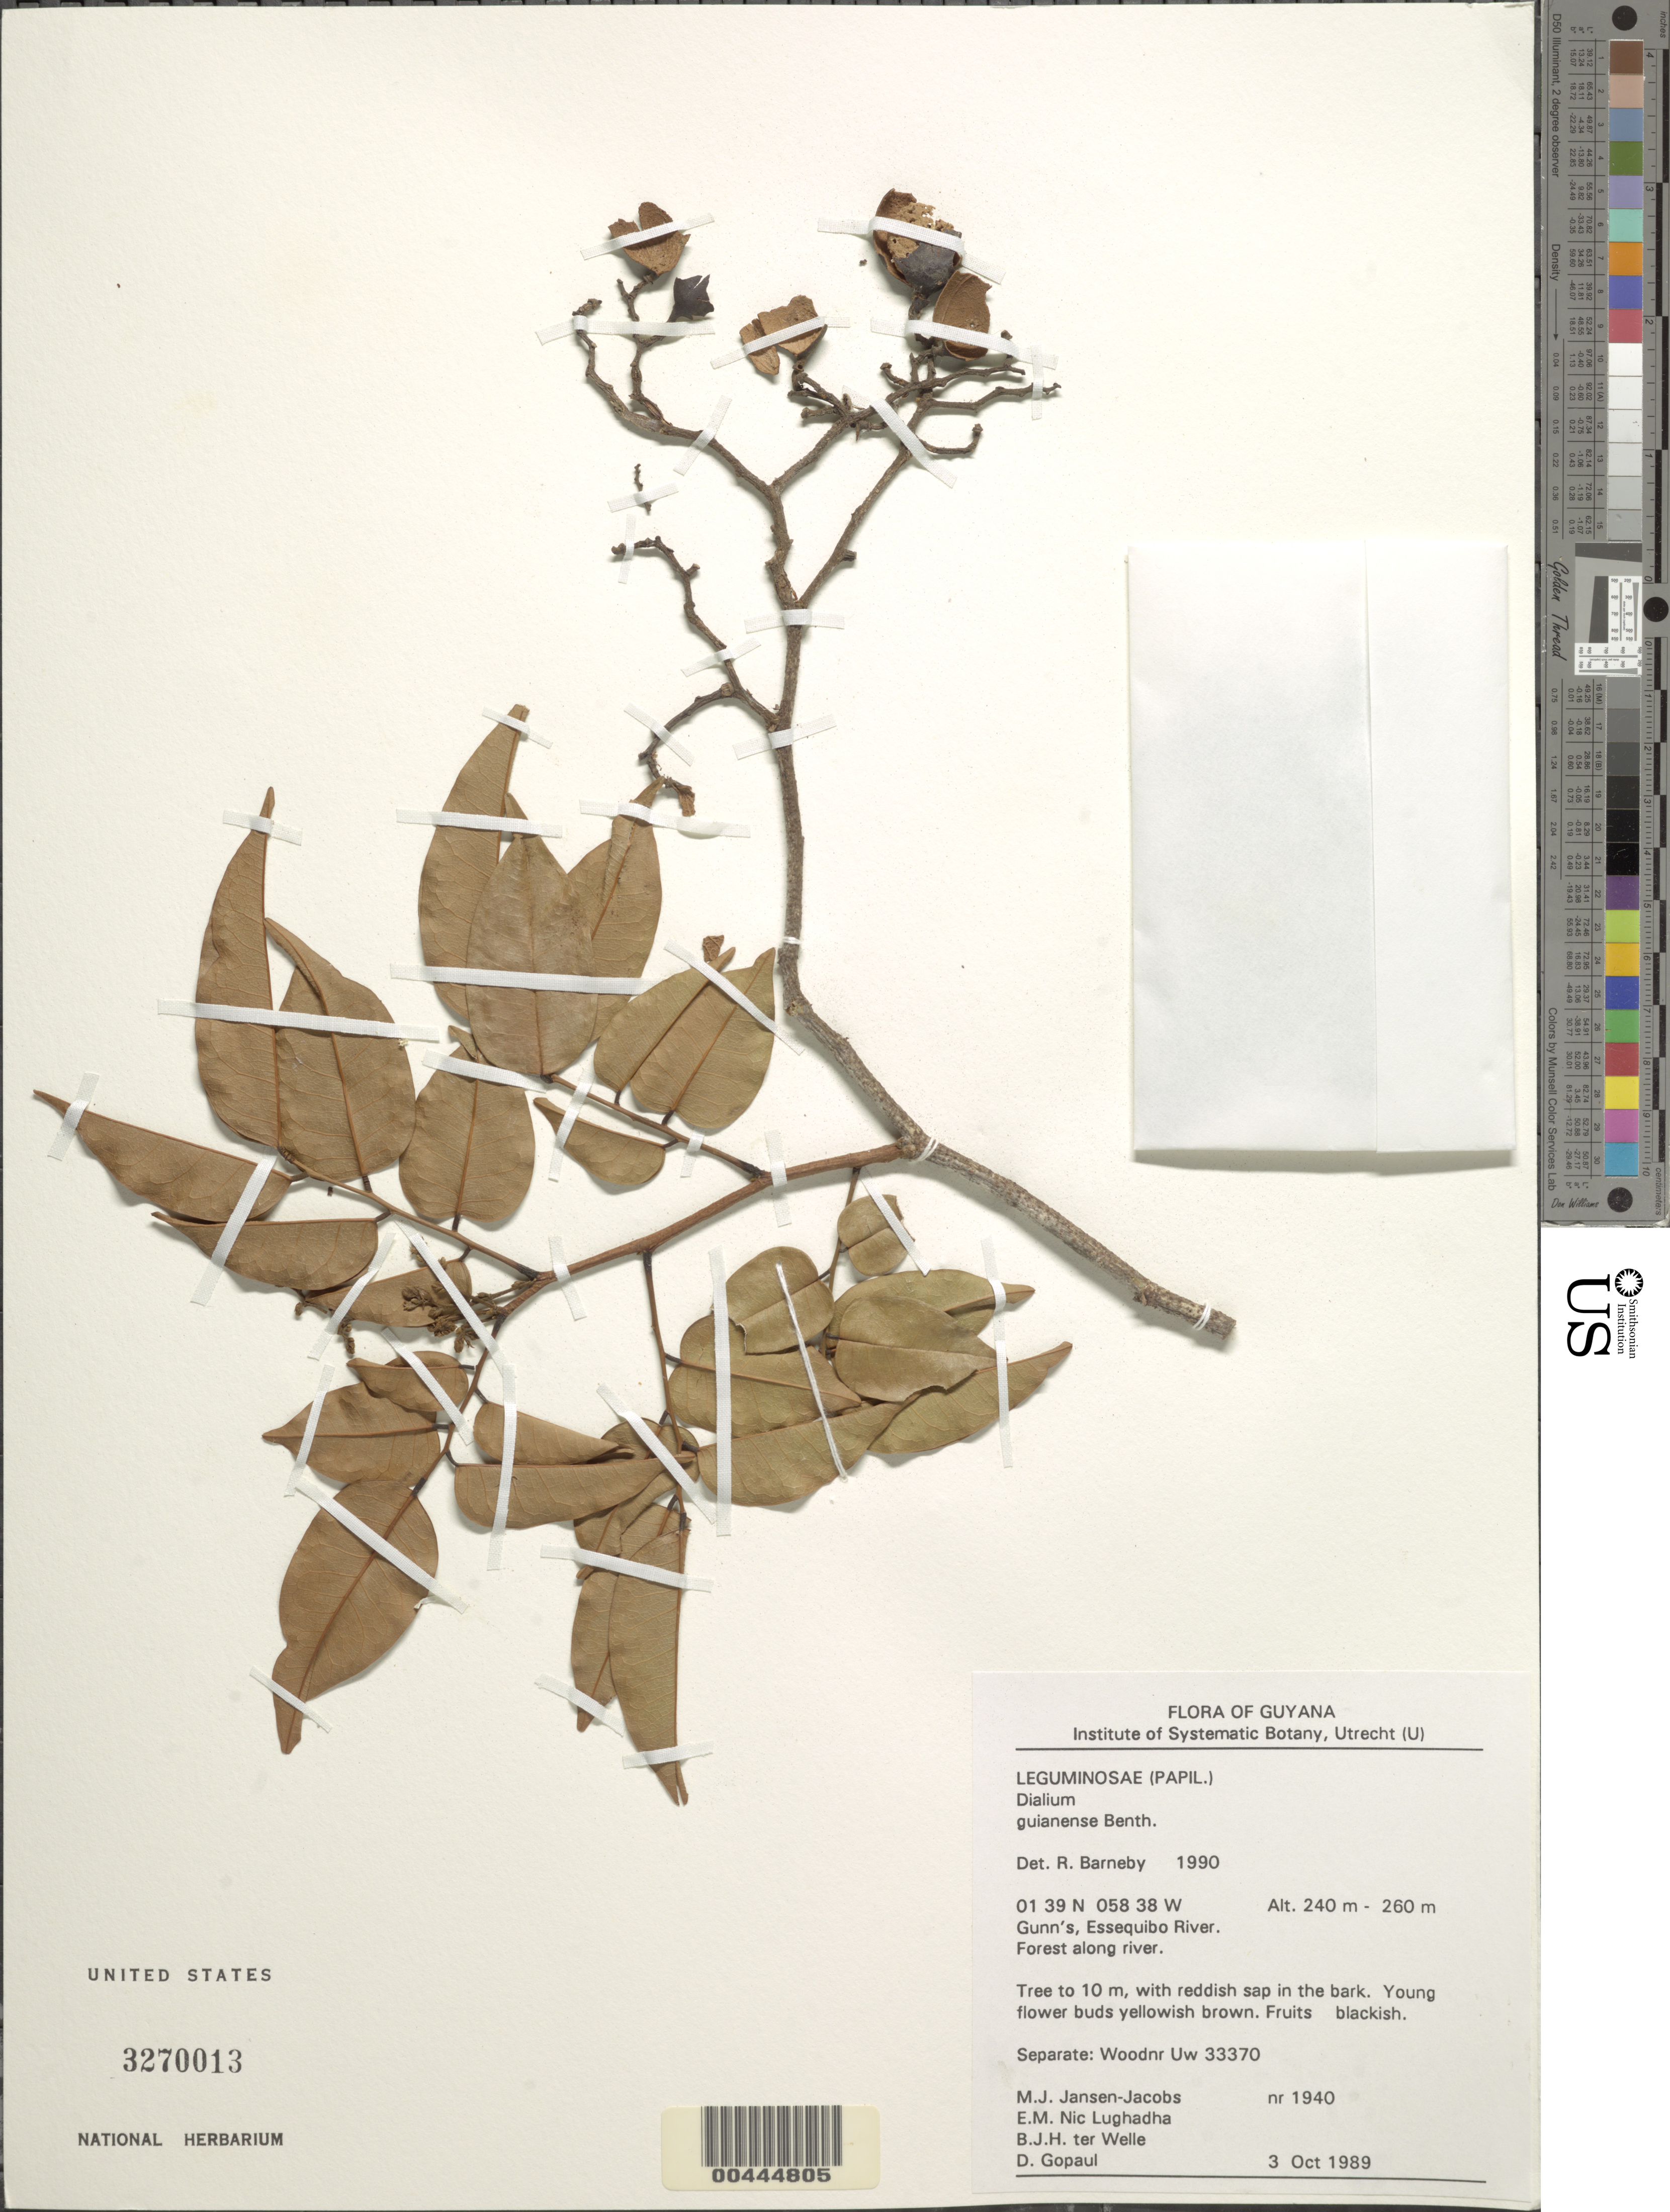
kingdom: Plantae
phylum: Tracheophyta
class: Magnoliopsida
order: Fabales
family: Fabaceae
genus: Dialium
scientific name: Dialium guianense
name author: (Aubl.) Sandwith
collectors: M. J. Jansen-Jacobs, E. Nic Lughadha, B. Welle & D. Gopaul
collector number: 1940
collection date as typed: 03 Oct 1989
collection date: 1989-10-03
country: Guyana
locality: Gunn's Essequibo River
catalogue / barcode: US 3270013